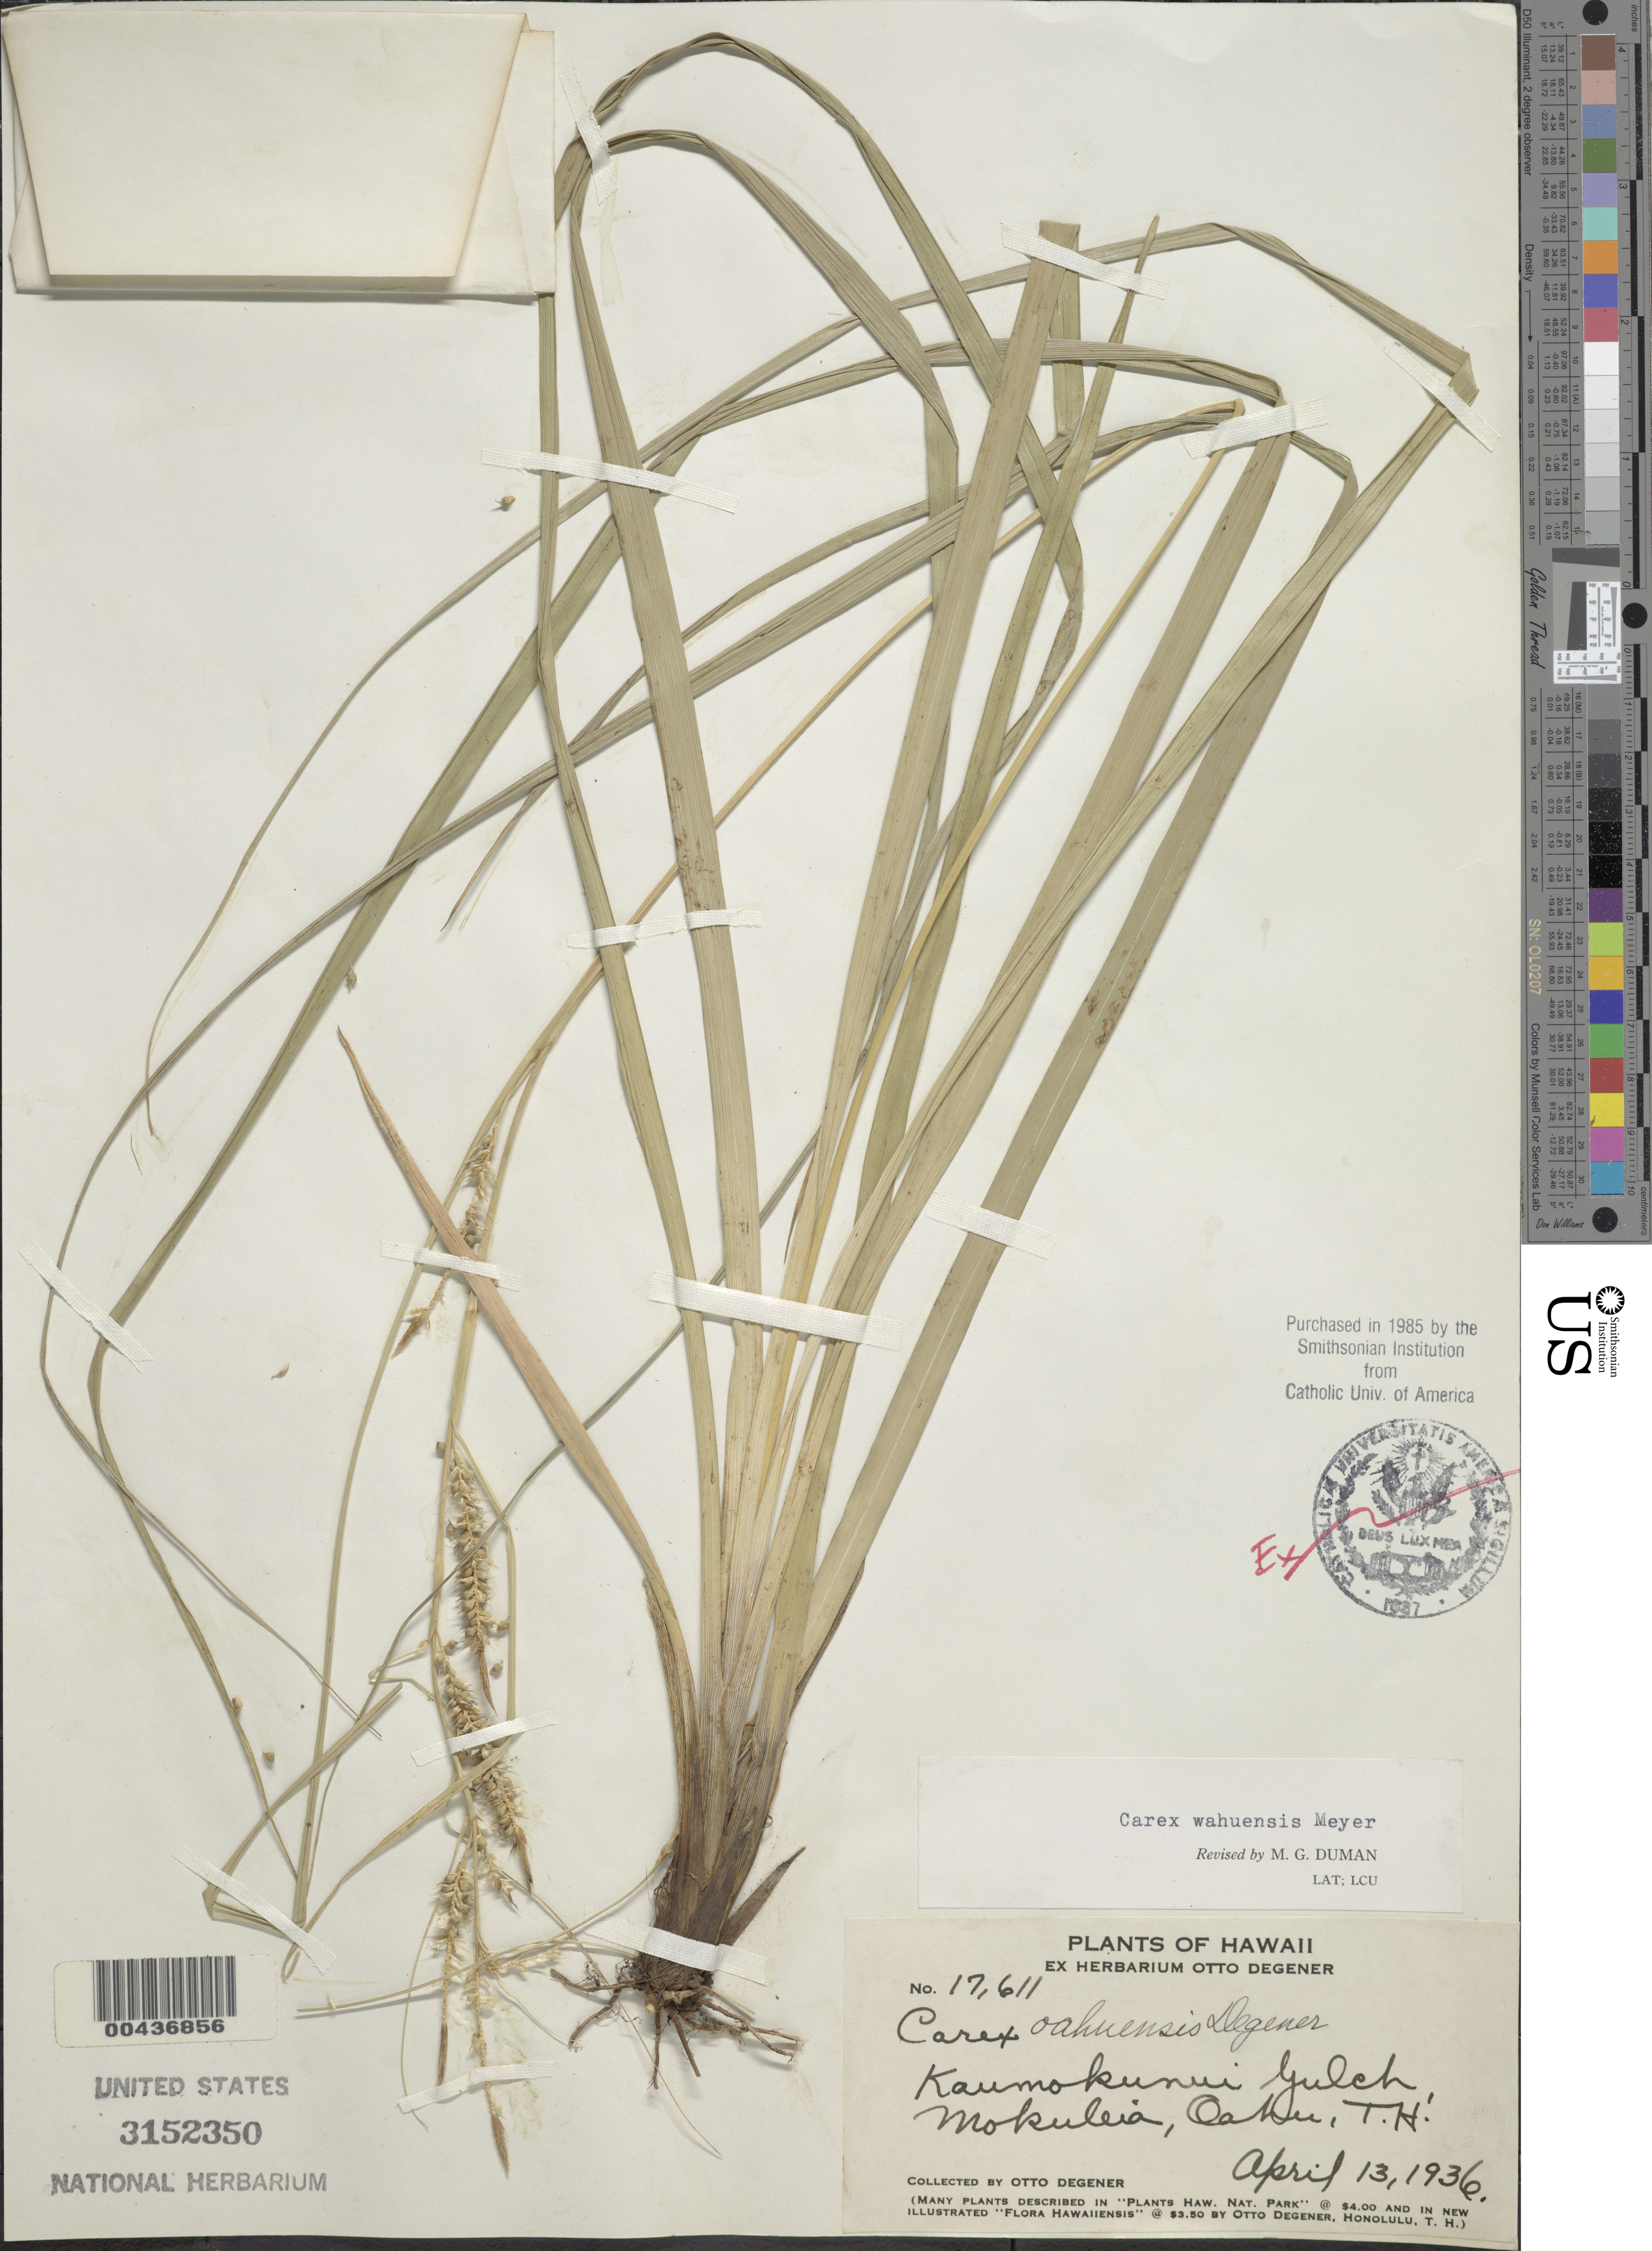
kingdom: Plantae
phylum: Tracheophyta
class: Liliopsida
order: Poales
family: Cyperaceae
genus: Carex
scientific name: Carex wahuensis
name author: C.A. Mey.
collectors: O. Degener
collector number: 17611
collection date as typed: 13 Apr 1936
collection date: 1936-04-13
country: United States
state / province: Hawaii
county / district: Honolulu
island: Oahu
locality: Kaumokunui Gulch, Mokuleia, Oahu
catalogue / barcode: US 3152350